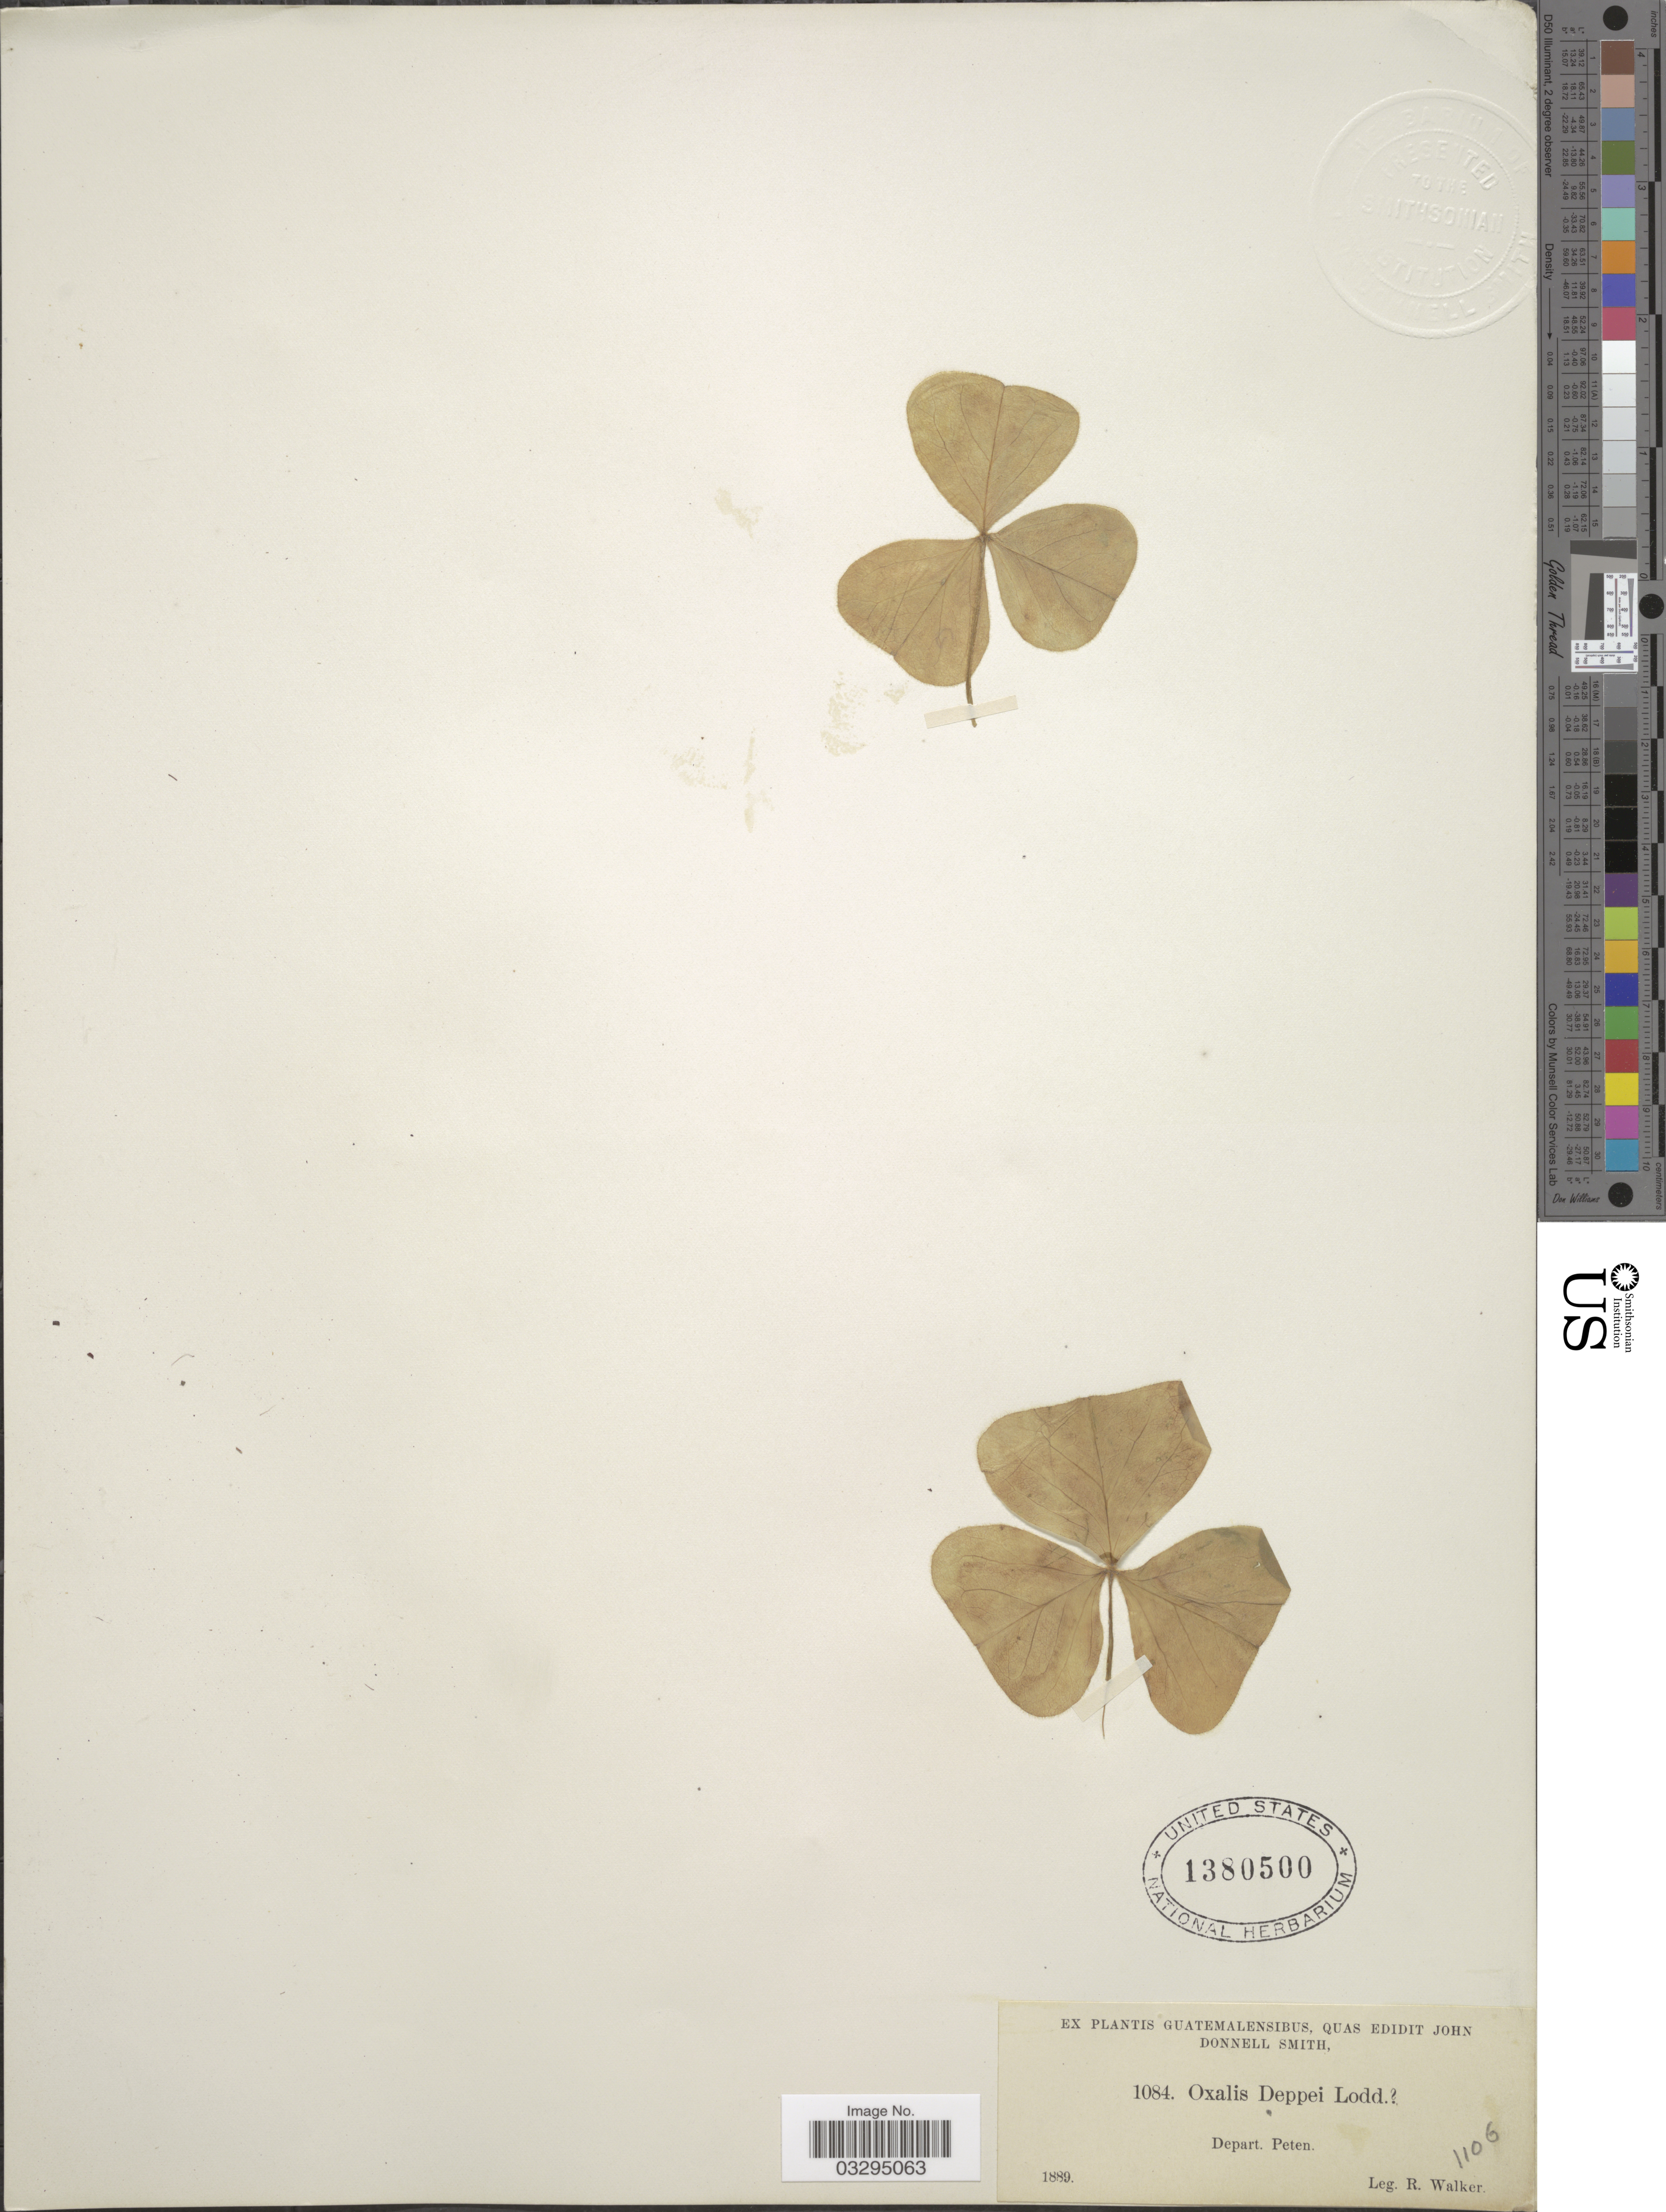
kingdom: Plantae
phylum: Tracheophyta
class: Magnoliopsida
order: Oxalidales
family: Oxalidaceae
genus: Oxalis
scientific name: Oxalis tetraphylla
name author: Cav.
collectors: R. Walker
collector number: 1084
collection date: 1889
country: Guatemala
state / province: El Petén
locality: Depart. Peten.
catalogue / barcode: US 1380500